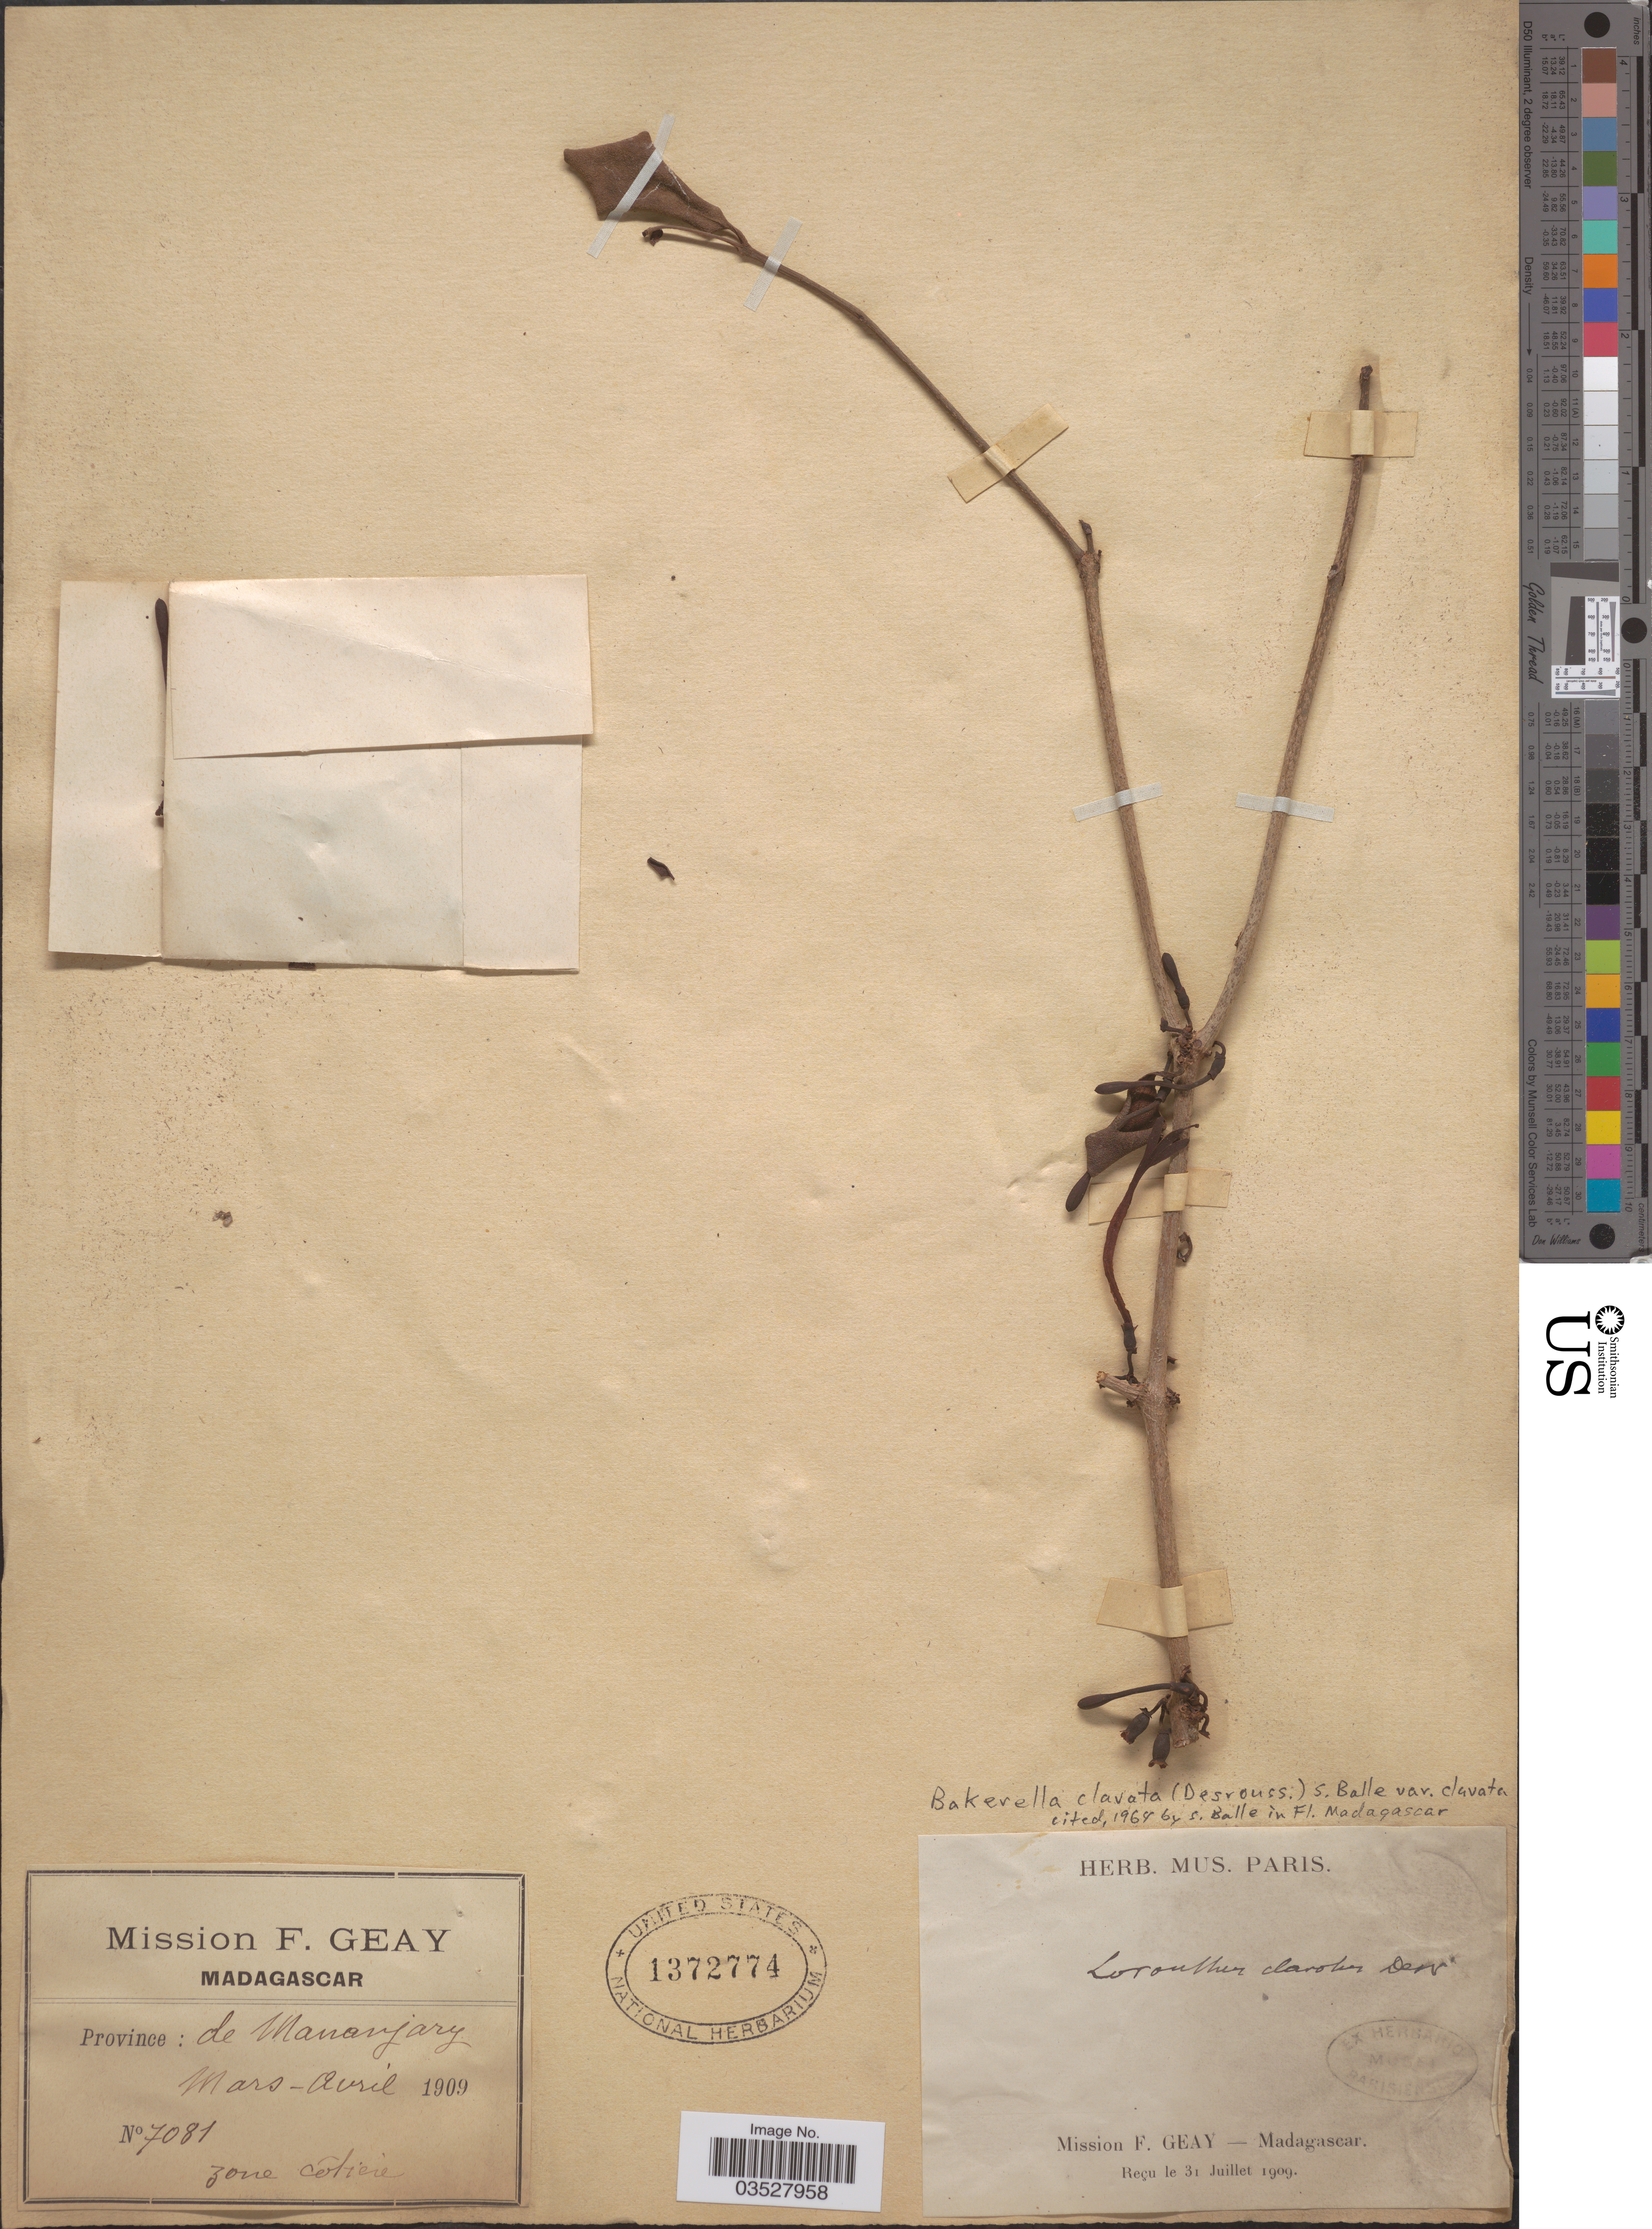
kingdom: Plantae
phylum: Tracheophyta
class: Magnoliopsida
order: Santalales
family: Loranthaceae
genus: Bakerella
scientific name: Bakerella clavata var. clavata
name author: (Desr.) Balle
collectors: F. Geay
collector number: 7081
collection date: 1909-03/1909-04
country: Madagascar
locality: Province: de Mananjary.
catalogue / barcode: US 1372774